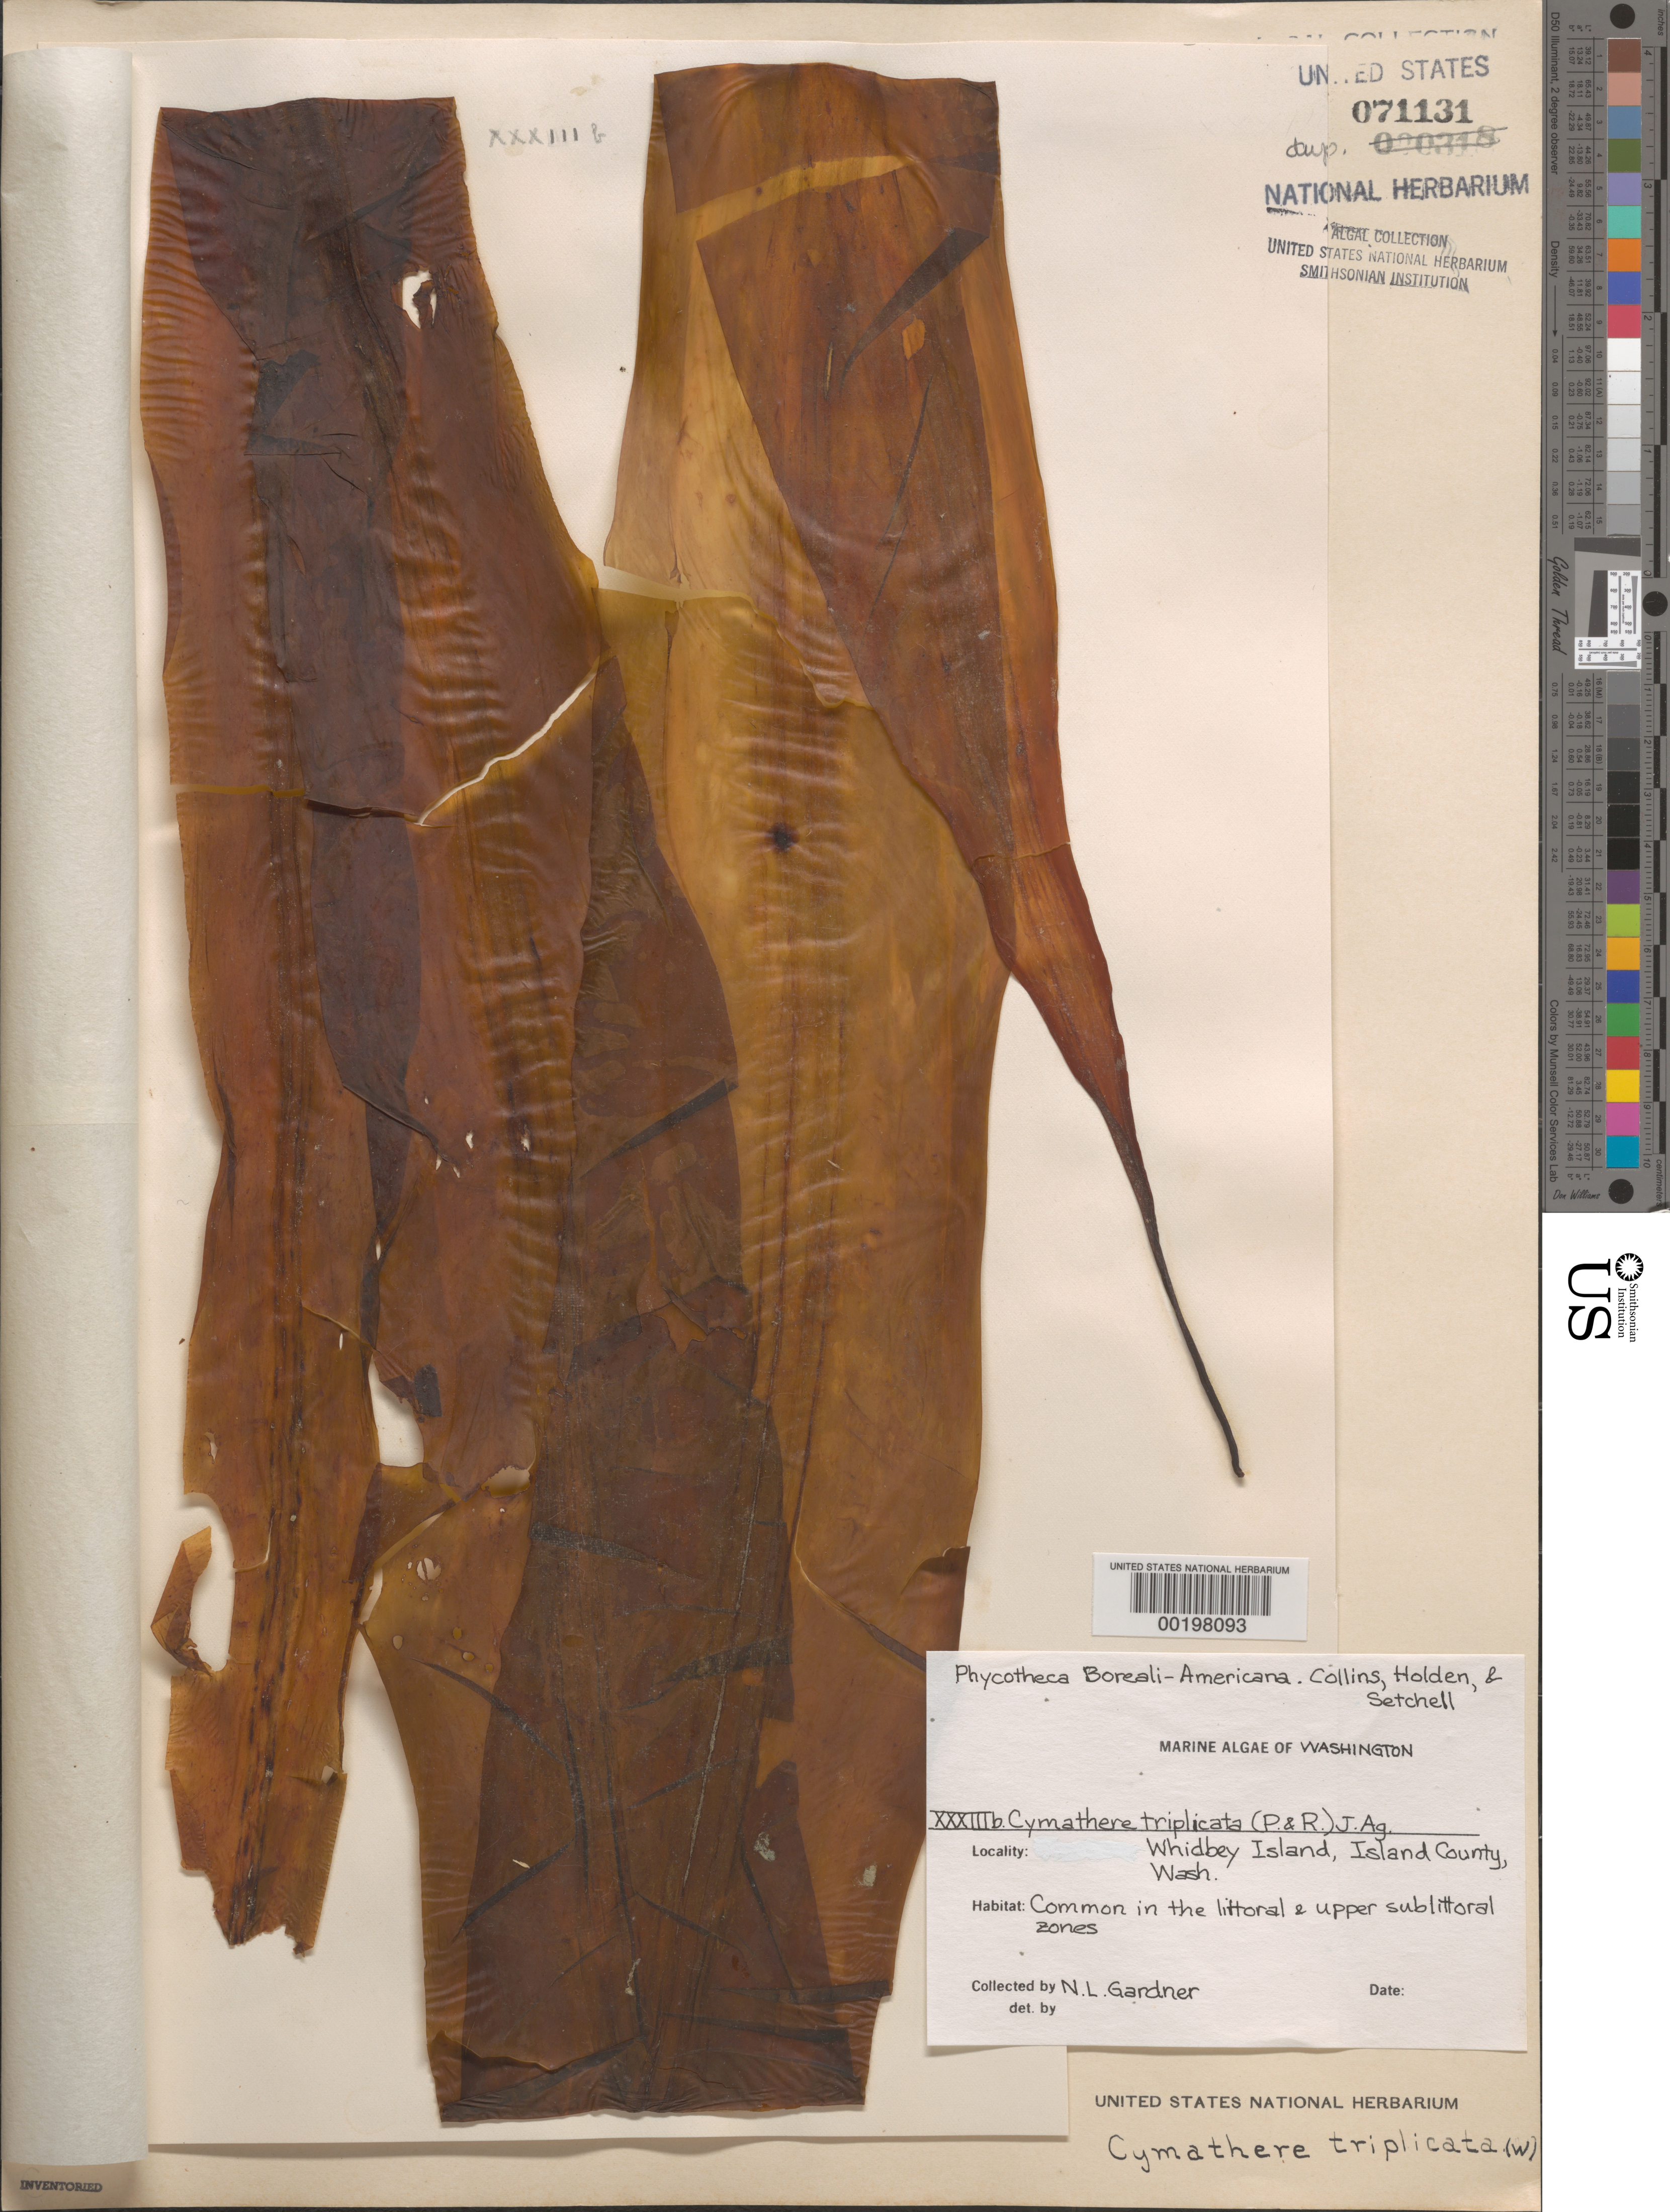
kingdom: Chromista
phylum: Ochrophyta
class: Phaeophyceae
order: Laminariales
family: Laminariaceae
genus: Cymathaere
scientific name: Cymathaere triplicata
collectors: N. Gardner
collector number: PB-A Xxxiiib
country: United States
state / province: Washington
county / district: Island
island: Whidbey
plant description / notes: Collins, Holden & Setchell, Phycotheca Boreali-Americana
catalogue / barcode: US 71131